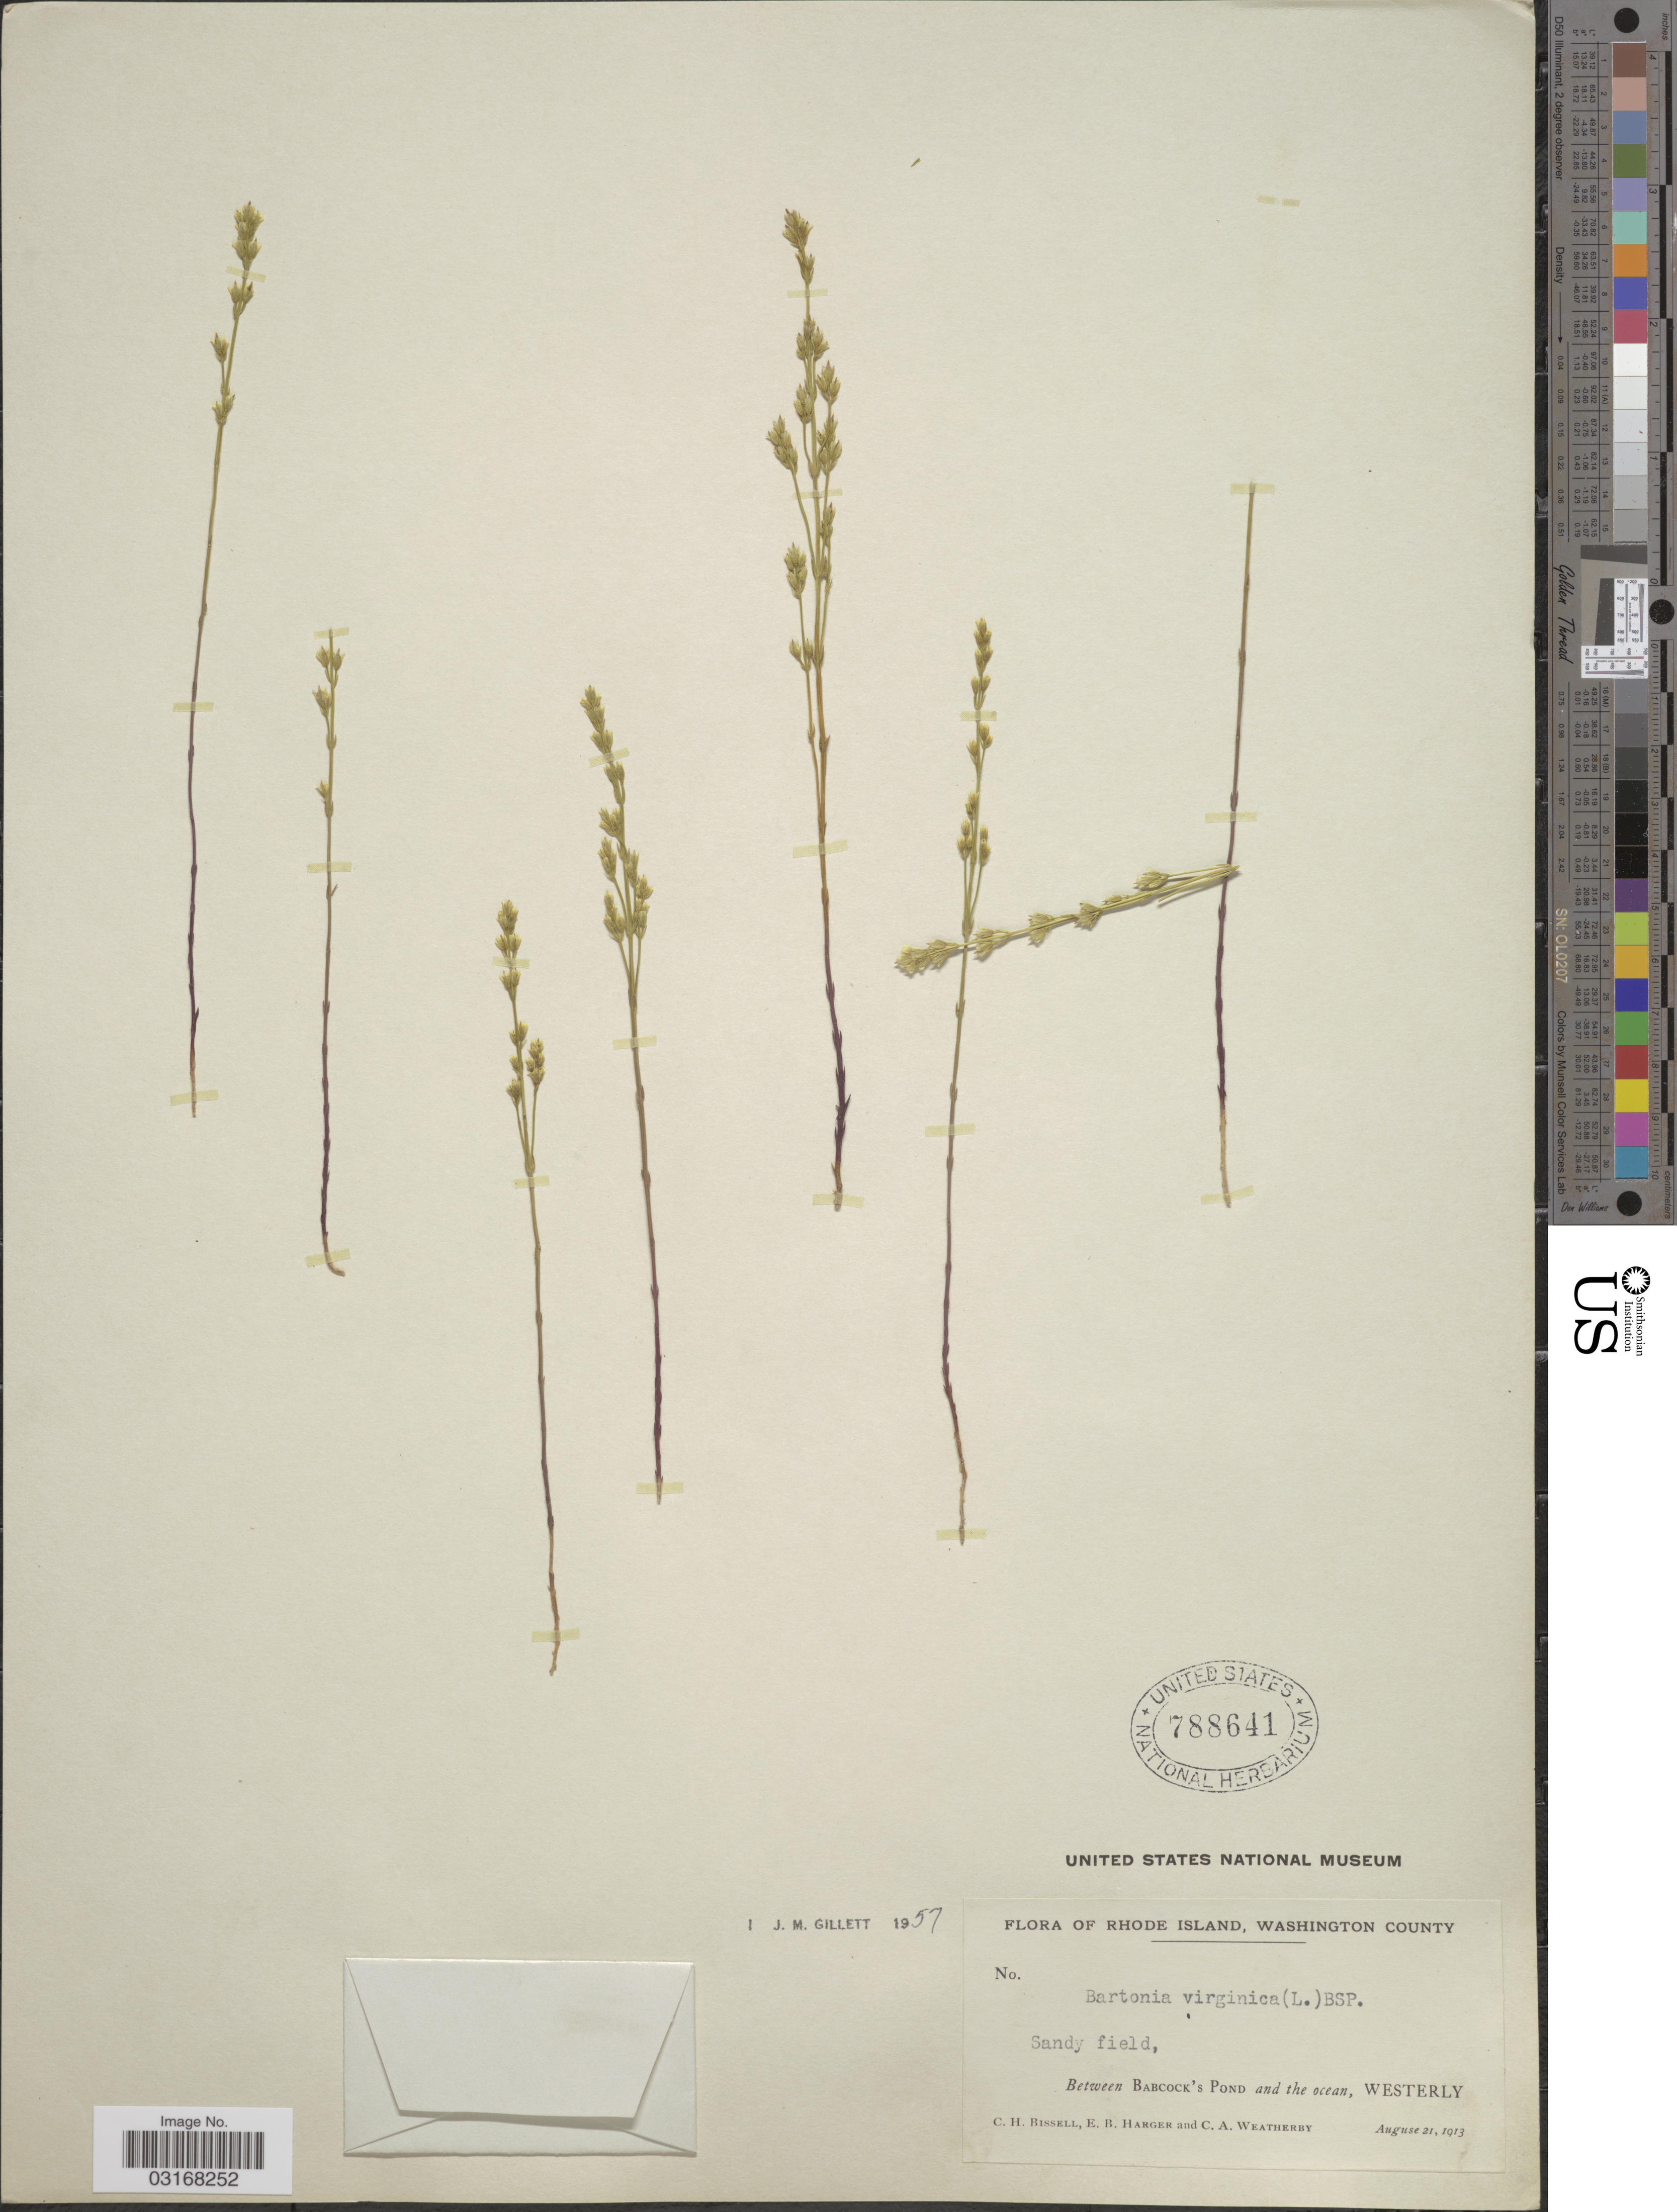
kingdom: Plantae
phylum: Tracheophyta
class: Magnoliopsida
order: Gentianales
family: Gentianaceae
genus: Bartonia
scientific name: Bartonia virginica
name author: (L.) Britton, Stearns & Poggenb.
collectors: C. Bissell, E. B. Harger & C. A. Weatherby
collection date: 1913-08-21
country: United States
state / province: Rhode Island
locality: Washington County. Between Babcock's Pond and the ocean, Westerly.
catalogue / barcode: US 788641